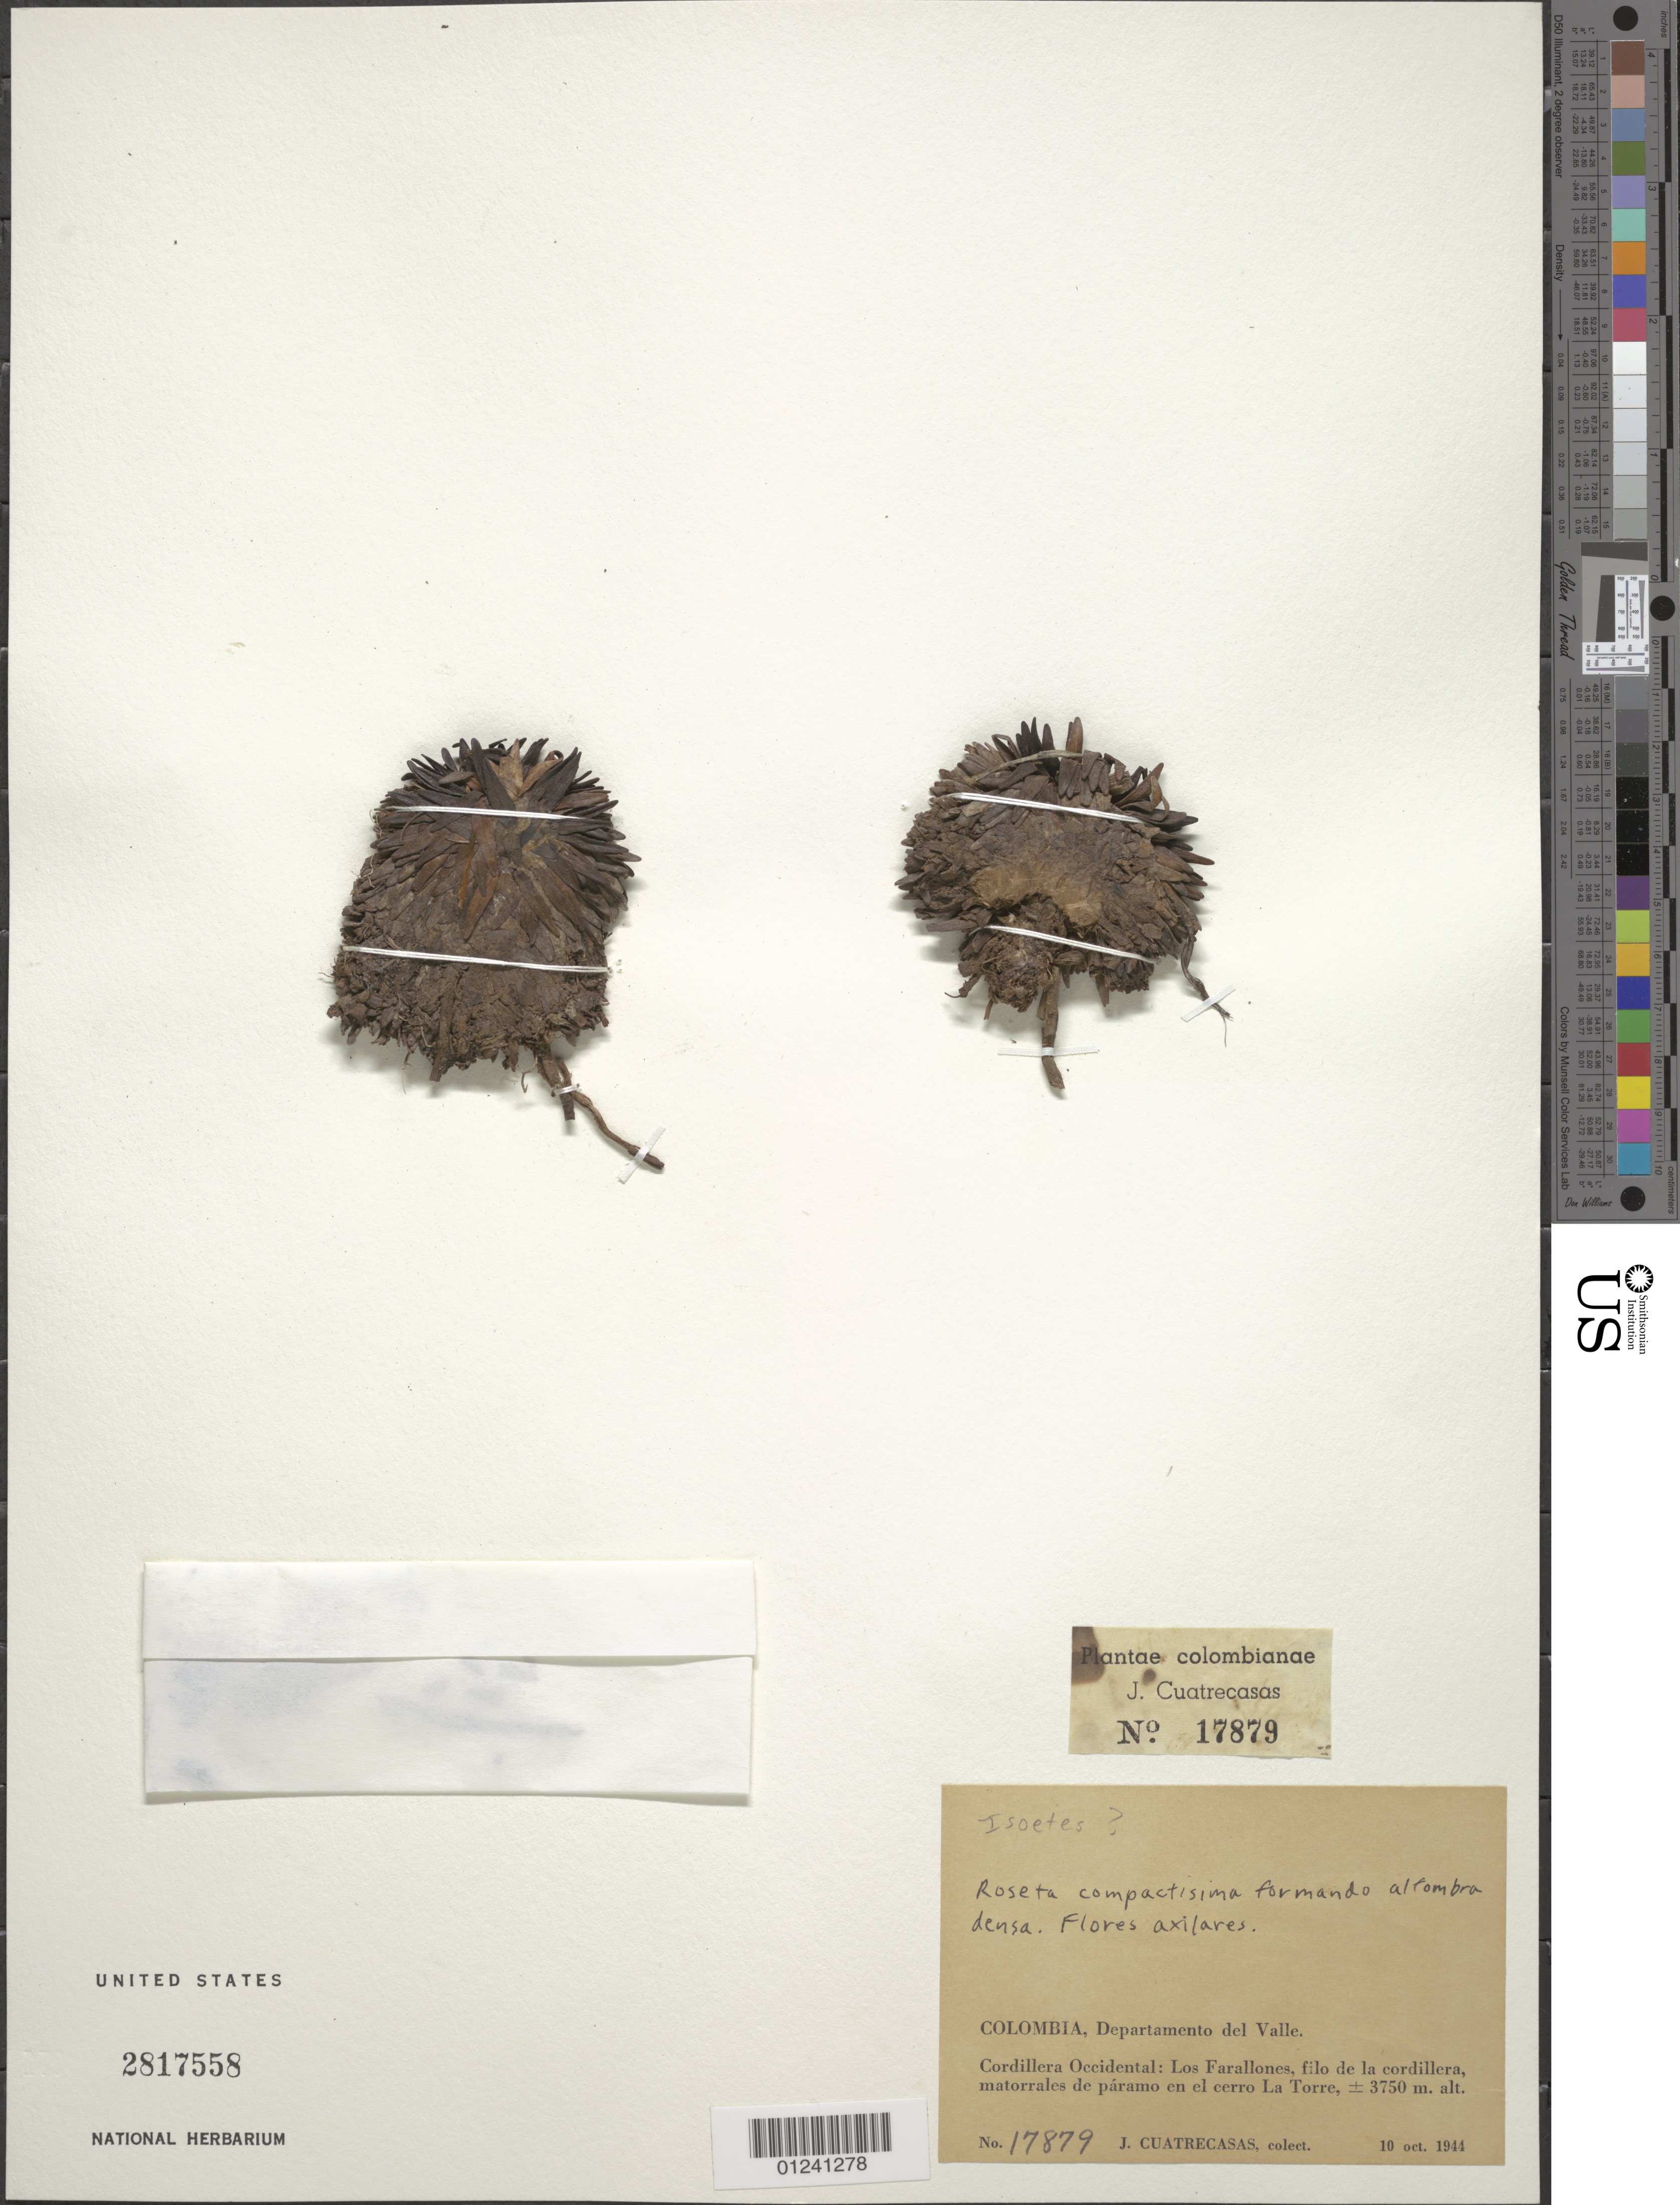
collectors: J. Cuatrecasas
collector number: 17879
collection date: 1944-10-10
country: Colombia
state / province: Valle del Cauca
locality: Cordillera Occidental: Los Farallones, filo de la cordillera, matorrales de paramo en el cerro La Torre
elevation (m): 3750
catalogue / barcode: US 2817558